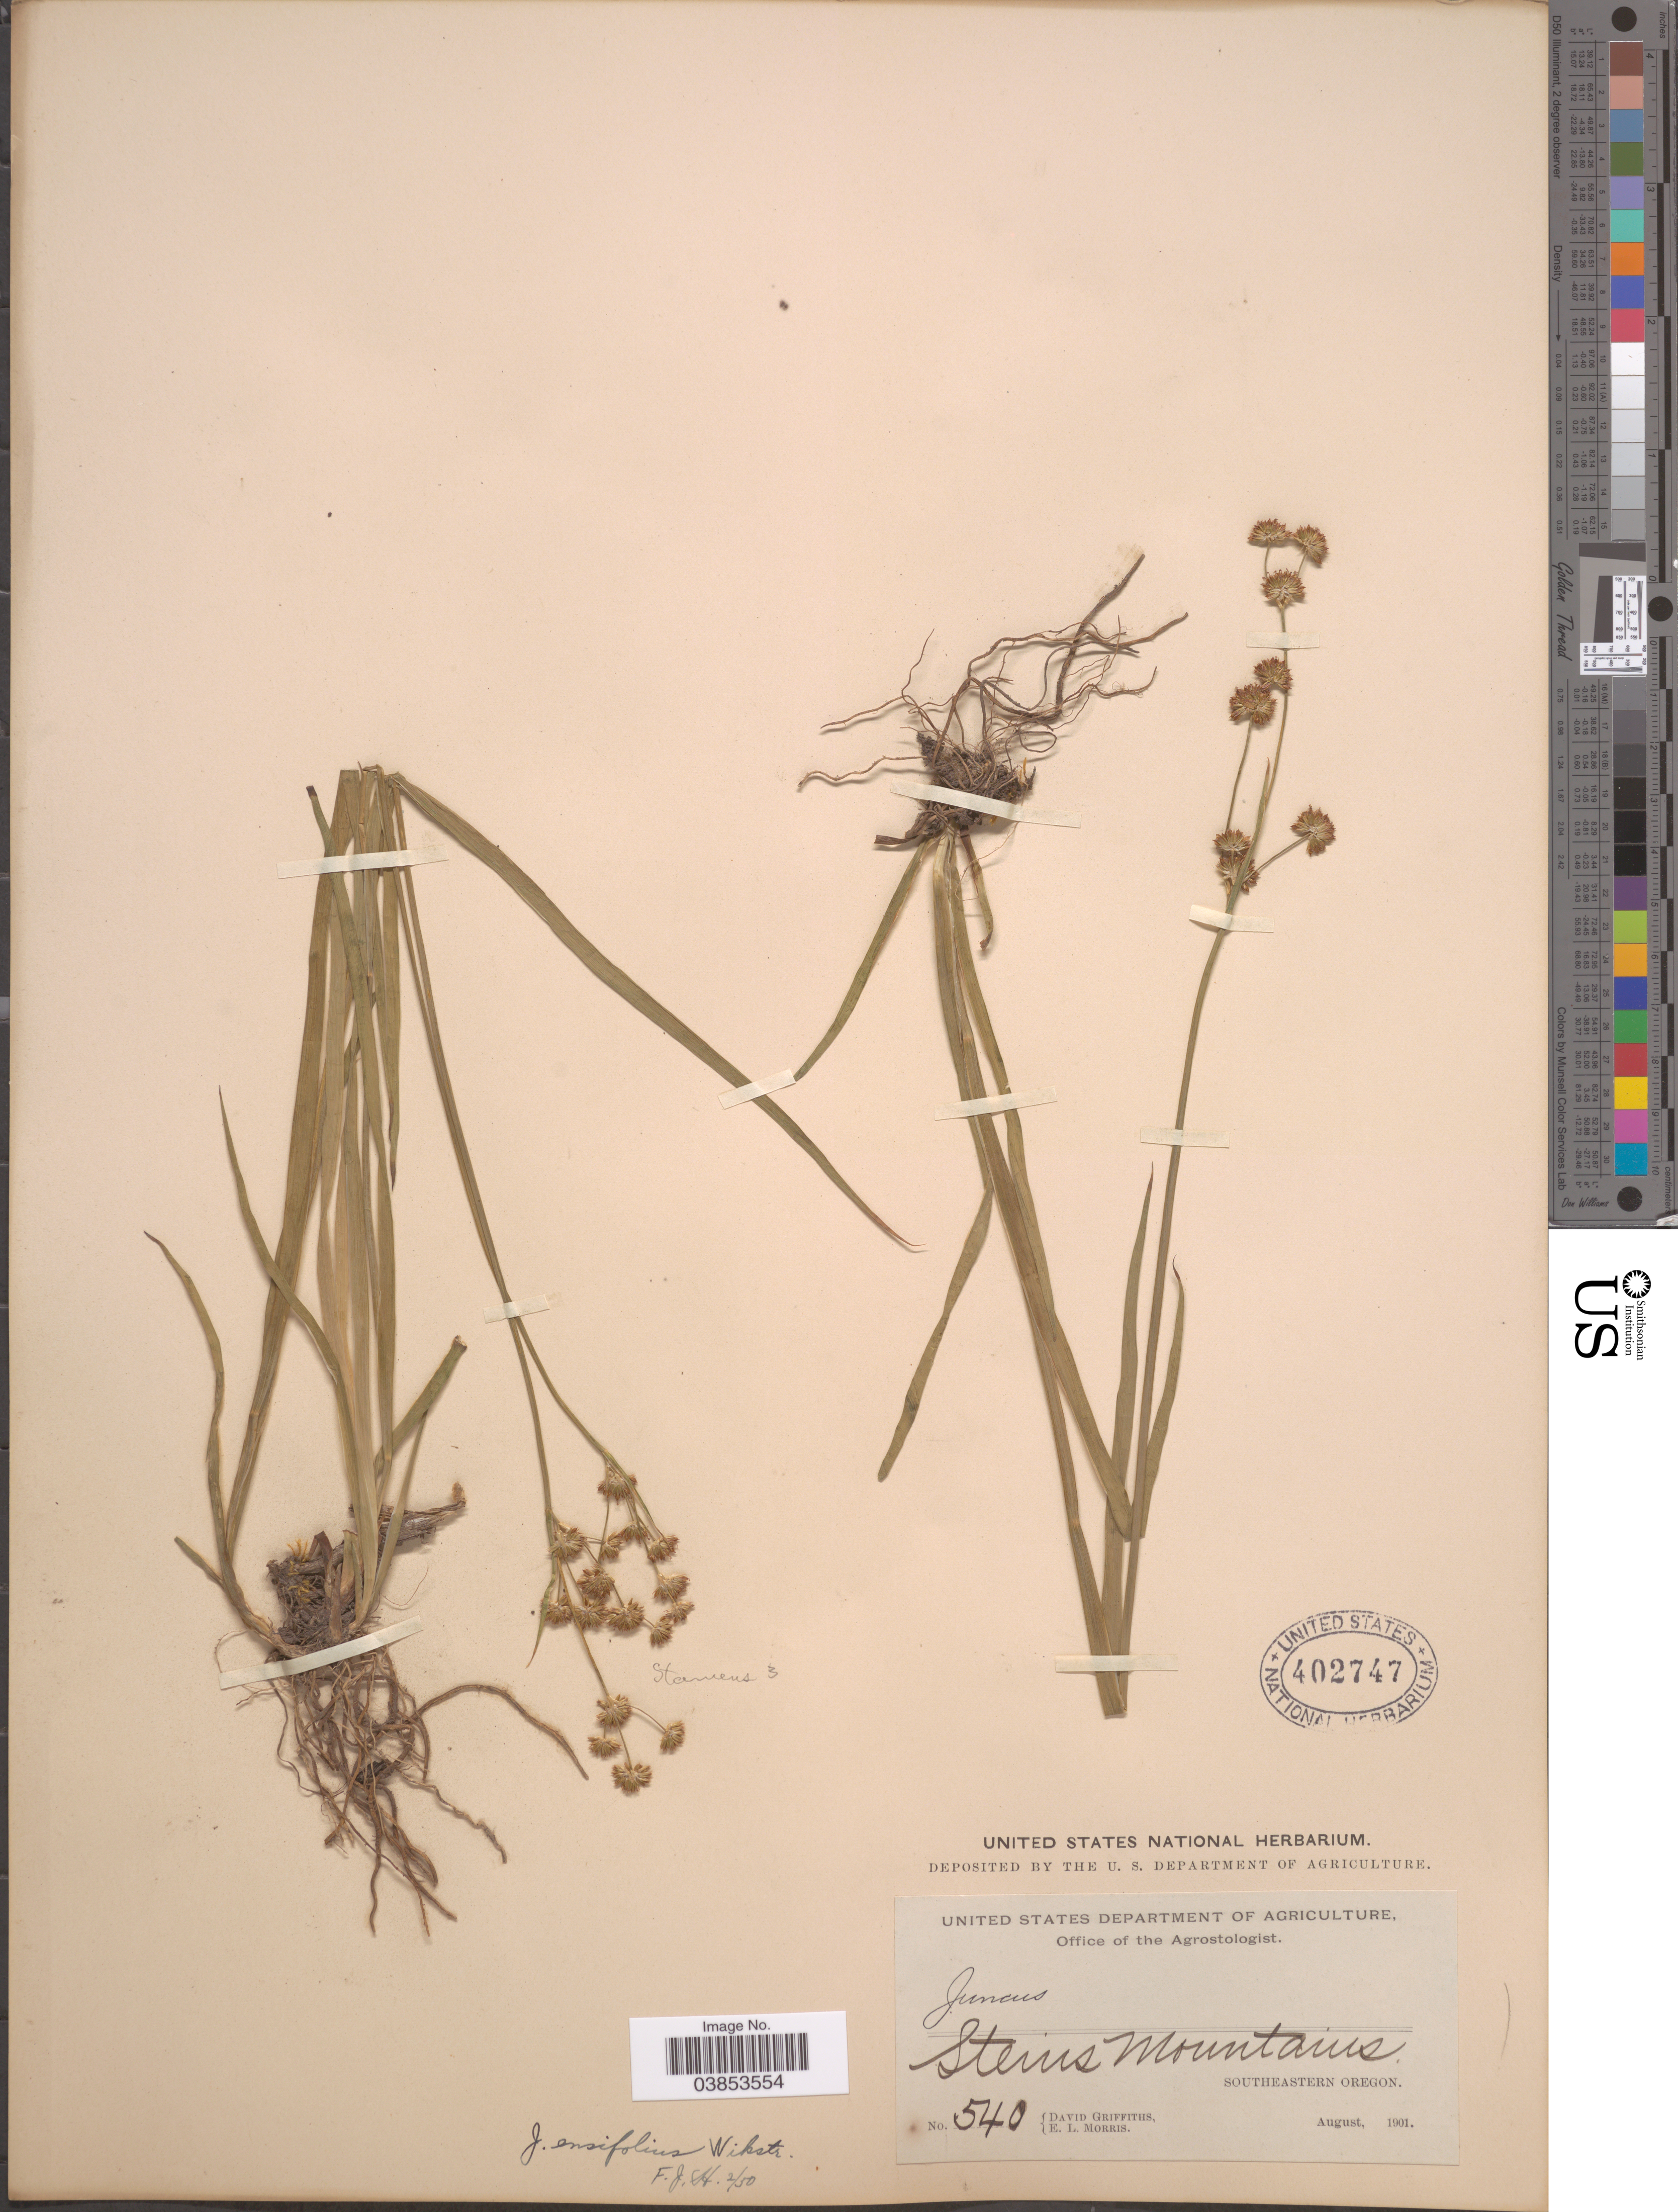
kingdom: Plantae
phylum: Tracheophyta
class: Liliopsida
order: Poales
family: Juncaceae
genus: Juncus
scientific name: Juncus ensifolius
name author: Wikstr.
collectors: D. Griffiths & E. Morris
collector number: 540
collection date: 1901-08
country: United States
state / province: Oregon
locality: Stems Mountains. Southeastern Oregon.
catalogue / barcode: US 402747